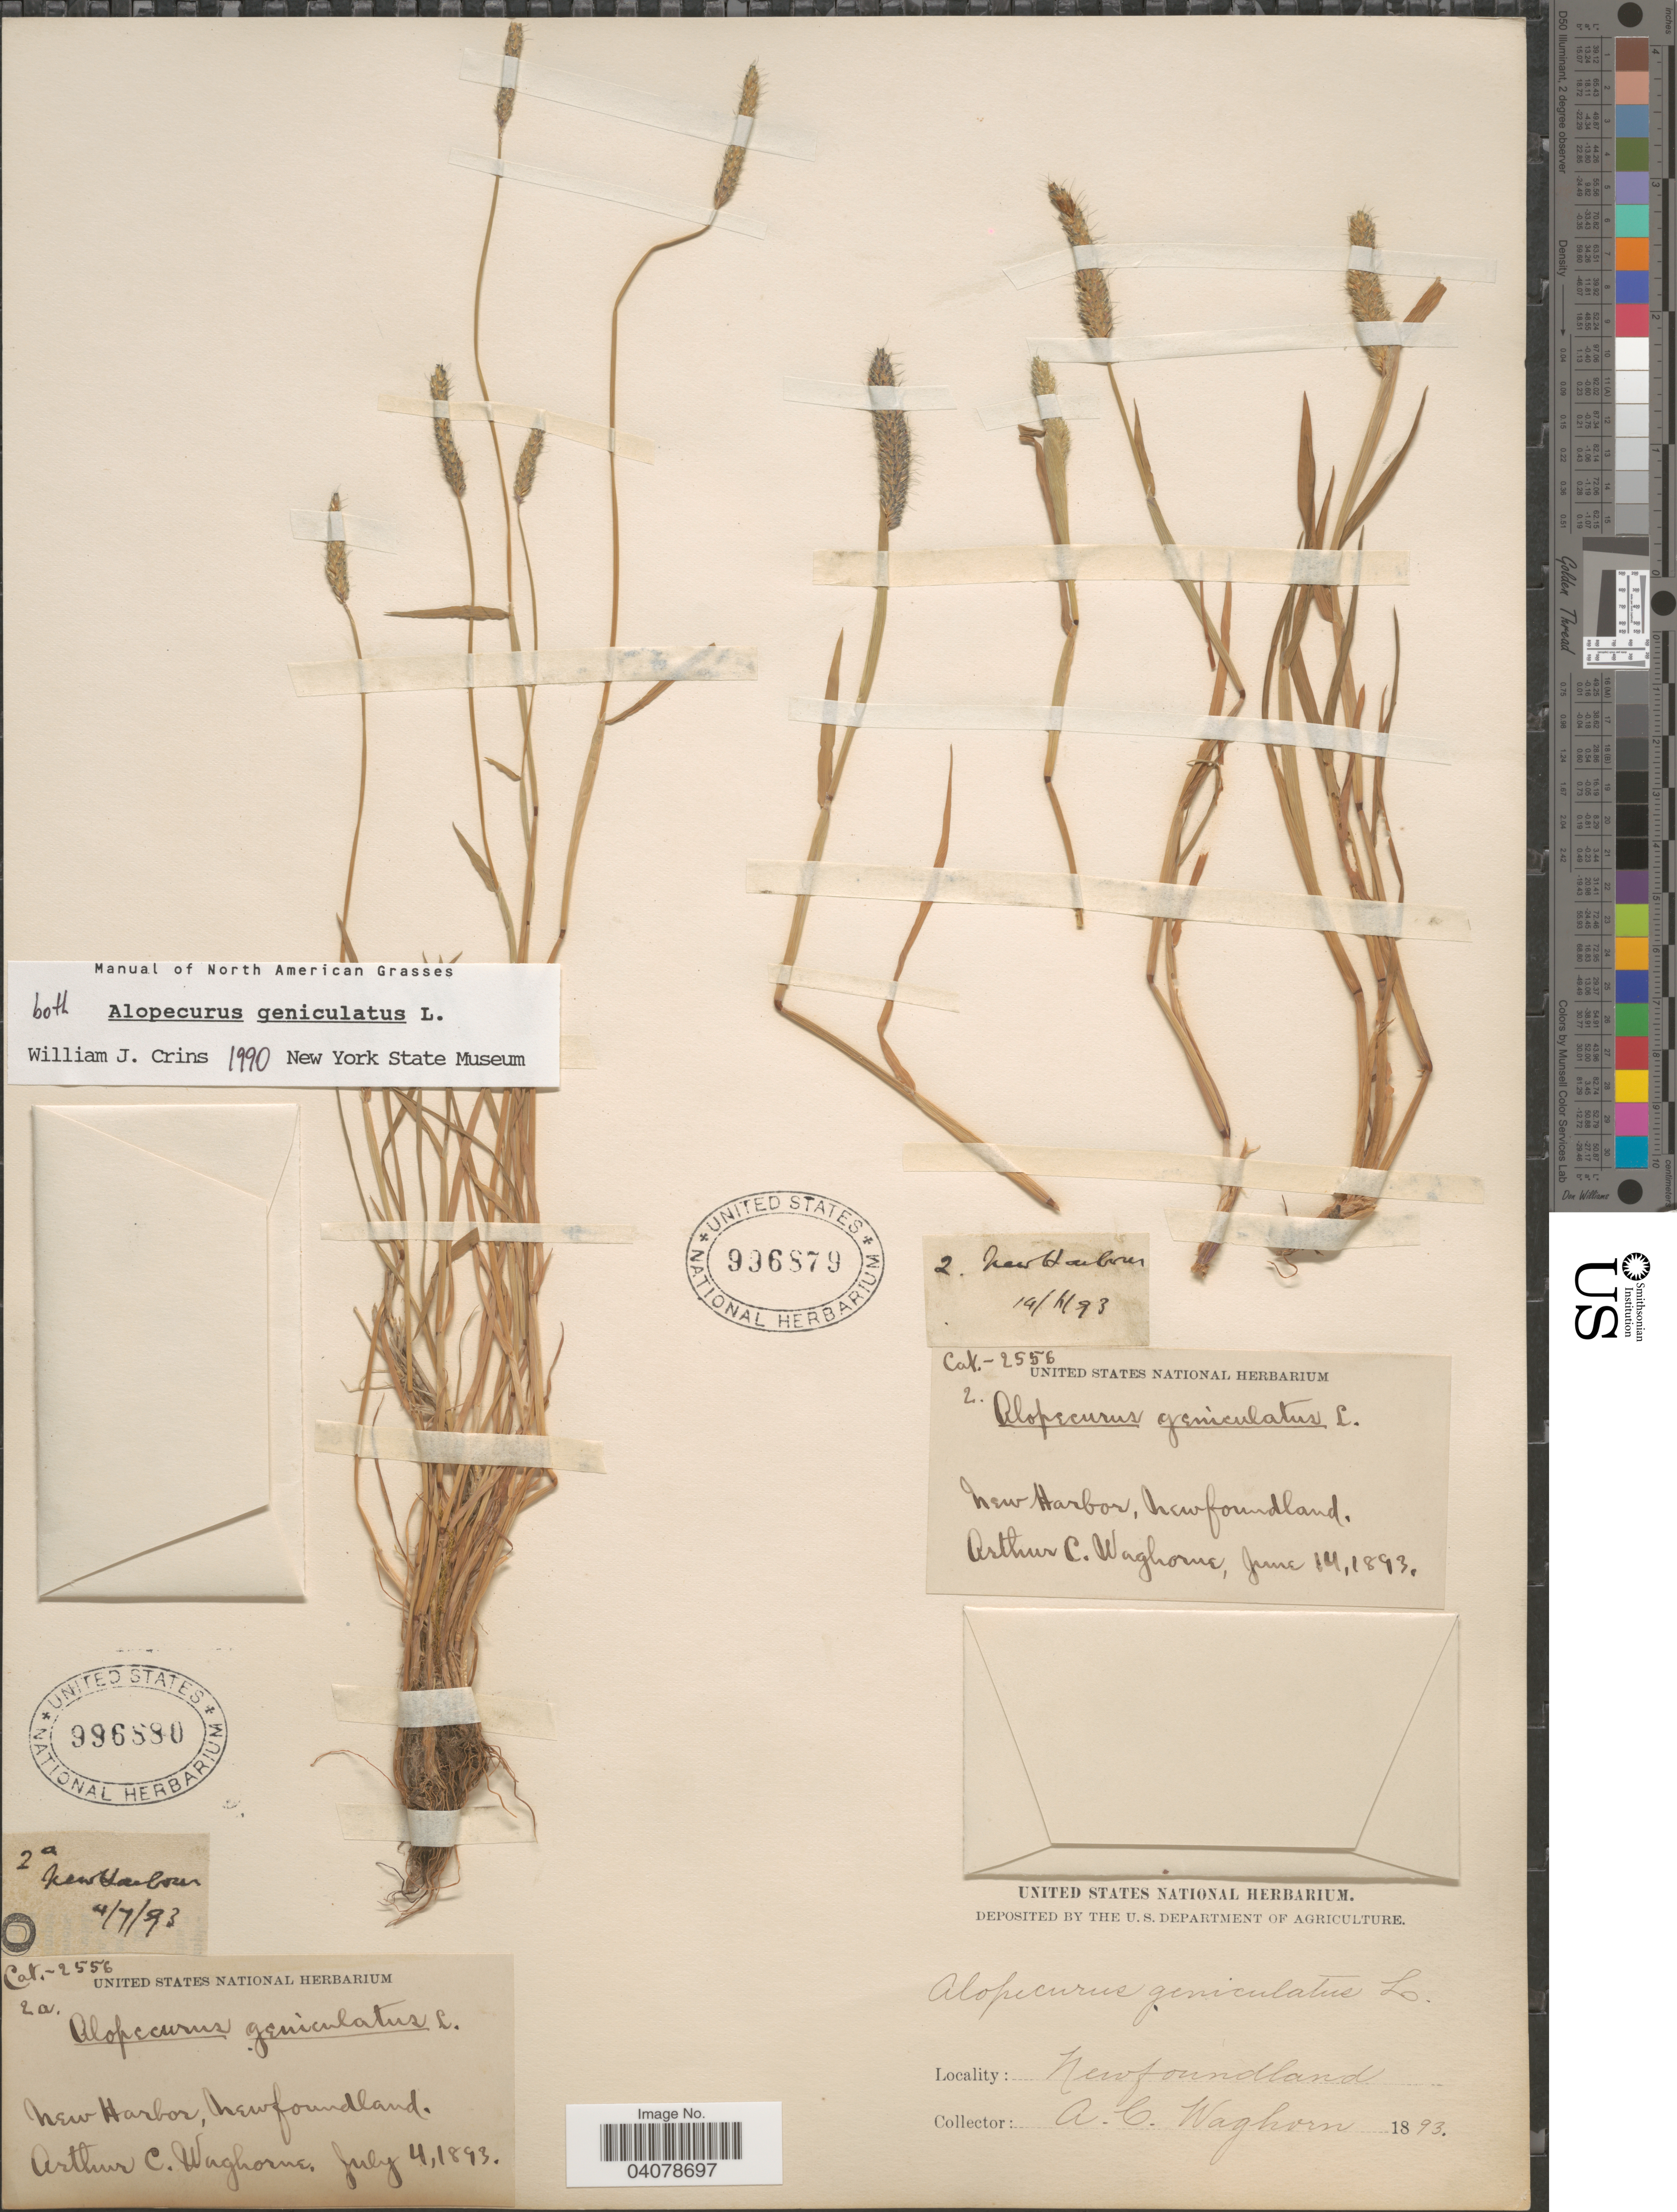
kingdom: Plantae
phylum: Tracheophyta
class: Liliopsida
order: Poales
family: Poaceae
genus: Alopecurus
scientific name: Alopecurus geniculatus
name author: L.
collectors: A. Waghorne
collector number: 2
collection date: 1893-06-14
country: Canada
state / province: Newfoundland and Labrador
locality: New Harbor.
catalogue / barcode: US 996879